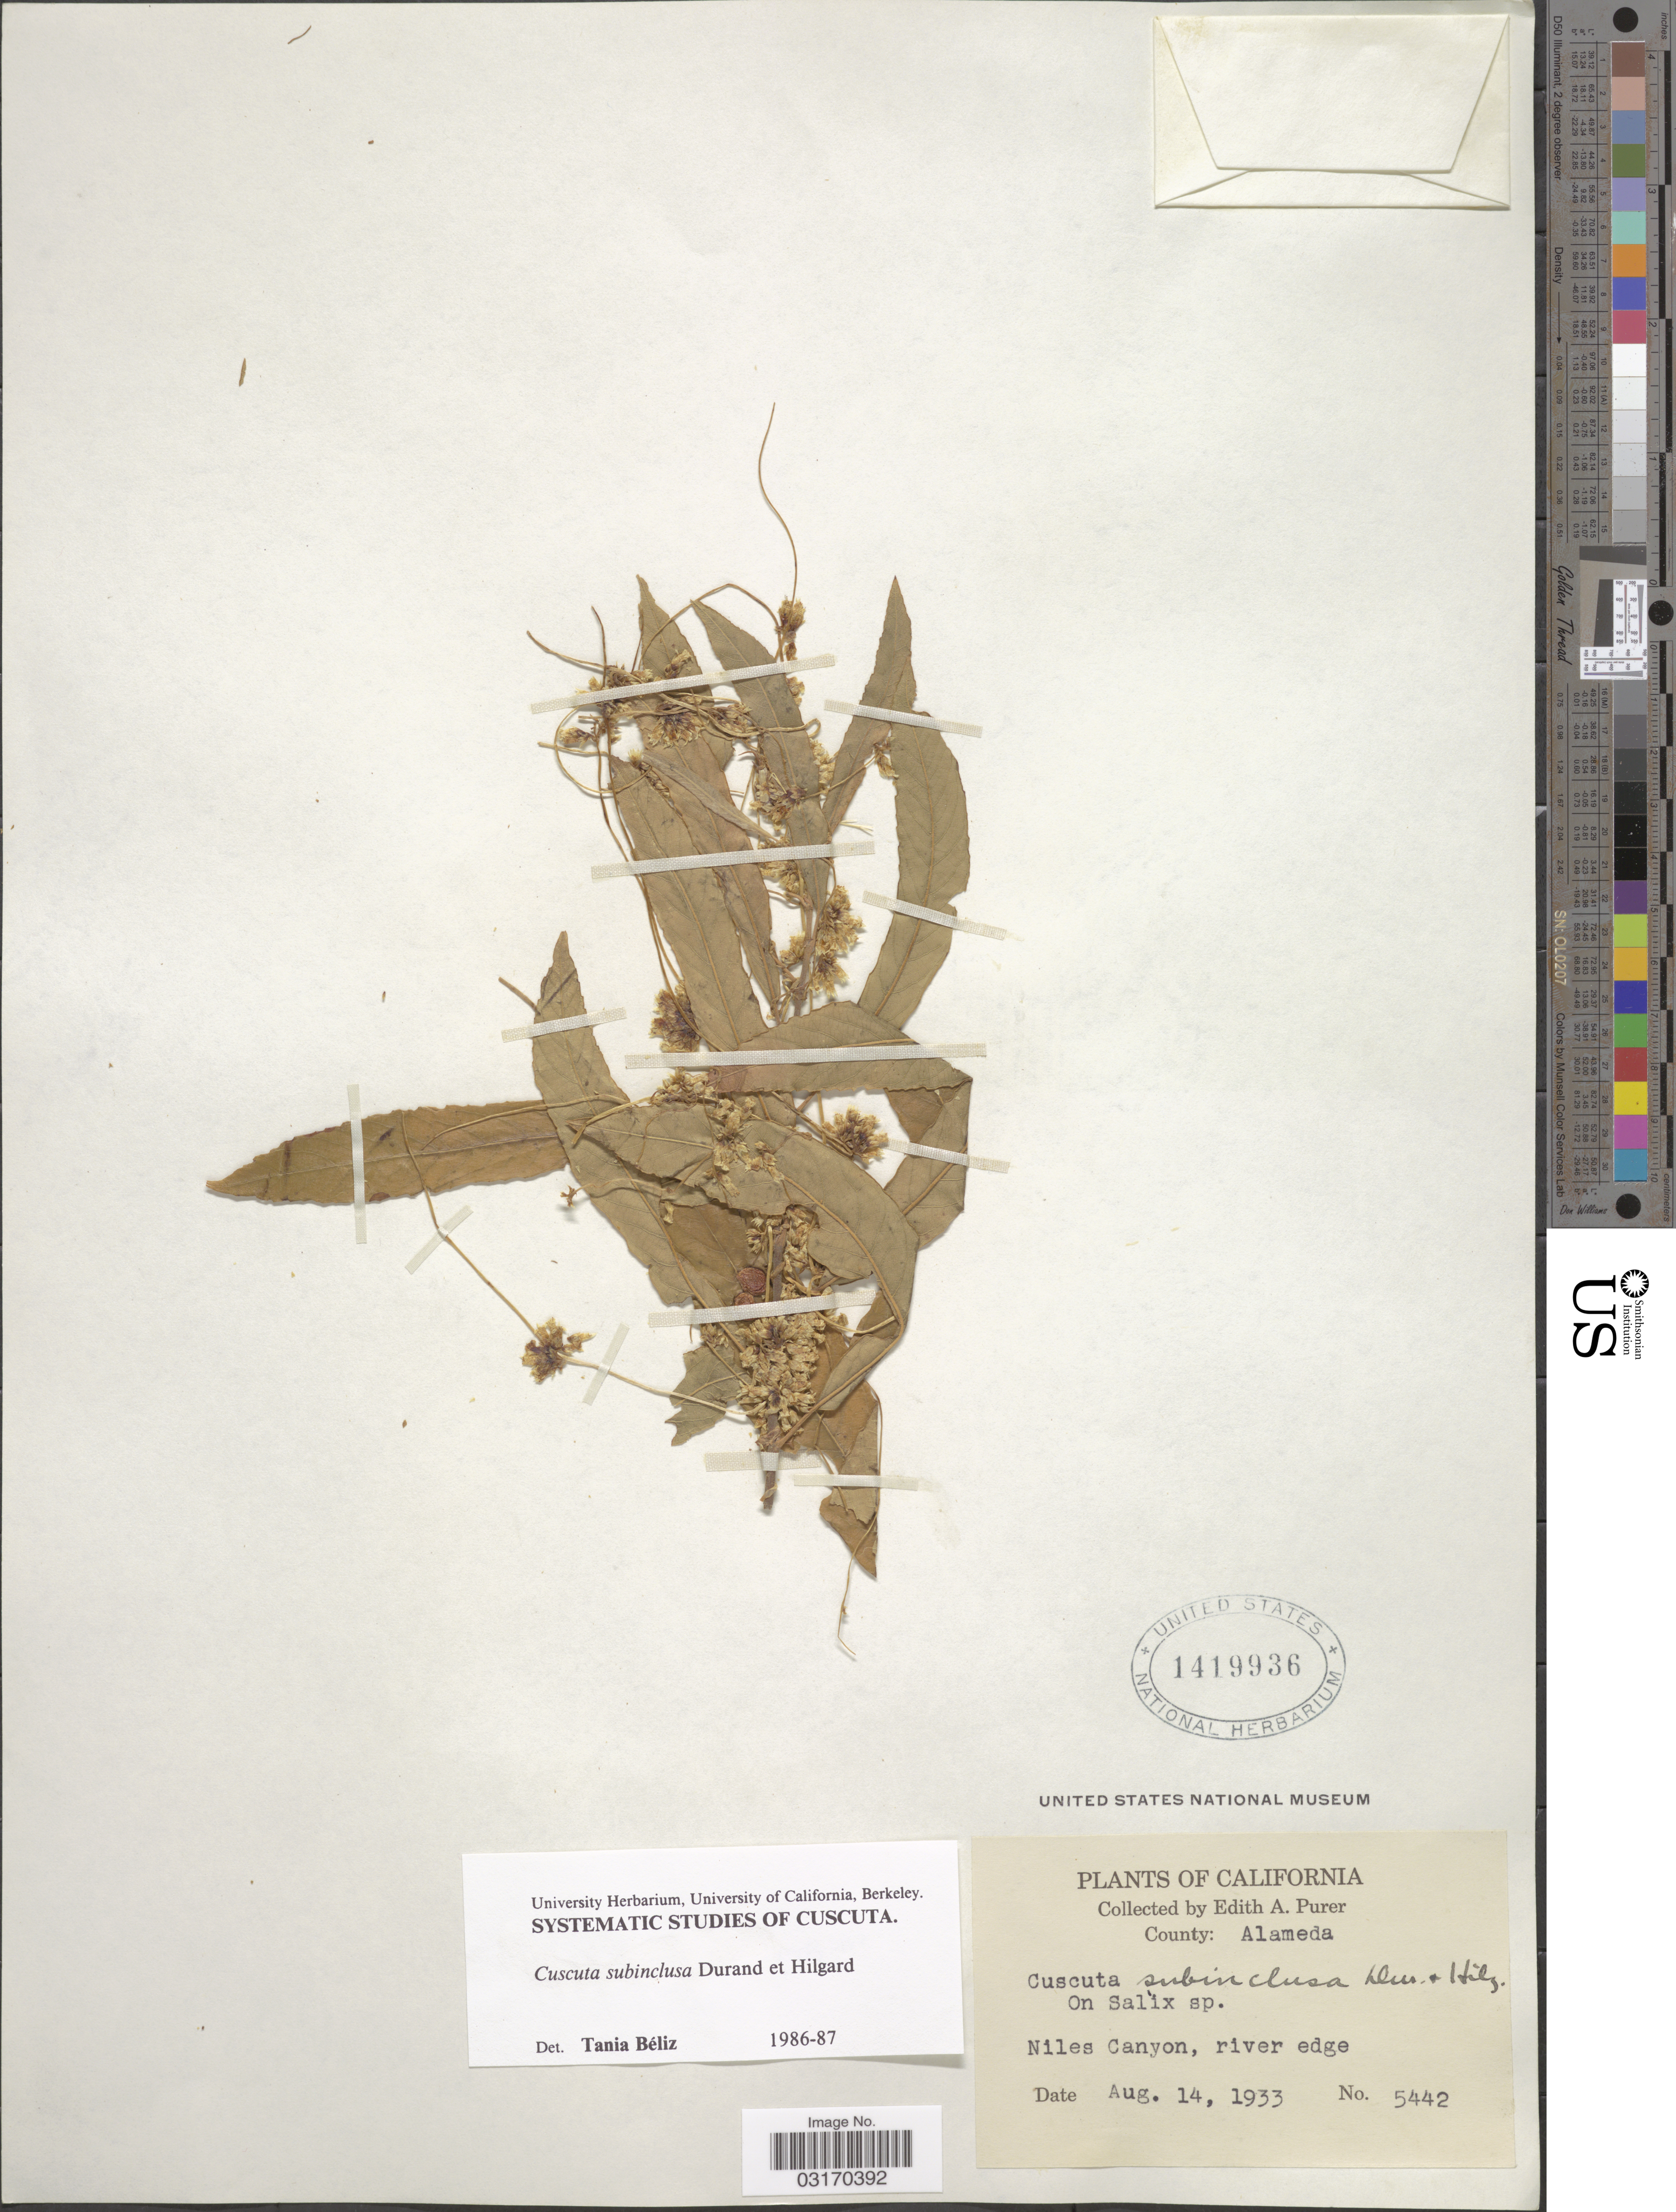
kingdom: Plantae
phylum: Tracheophyta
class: Magnoliopsida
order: Solanales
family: Convolvulaceae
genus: Cuscuta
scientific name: Cuscuta subinclusa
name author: Durand & Hilg.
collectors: E. Purer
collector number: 5442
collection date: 1933-08-14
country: United States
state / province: California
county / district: Alameda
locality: County: Alameda. Niles Canyon, river edge.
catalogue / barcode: US 1419936